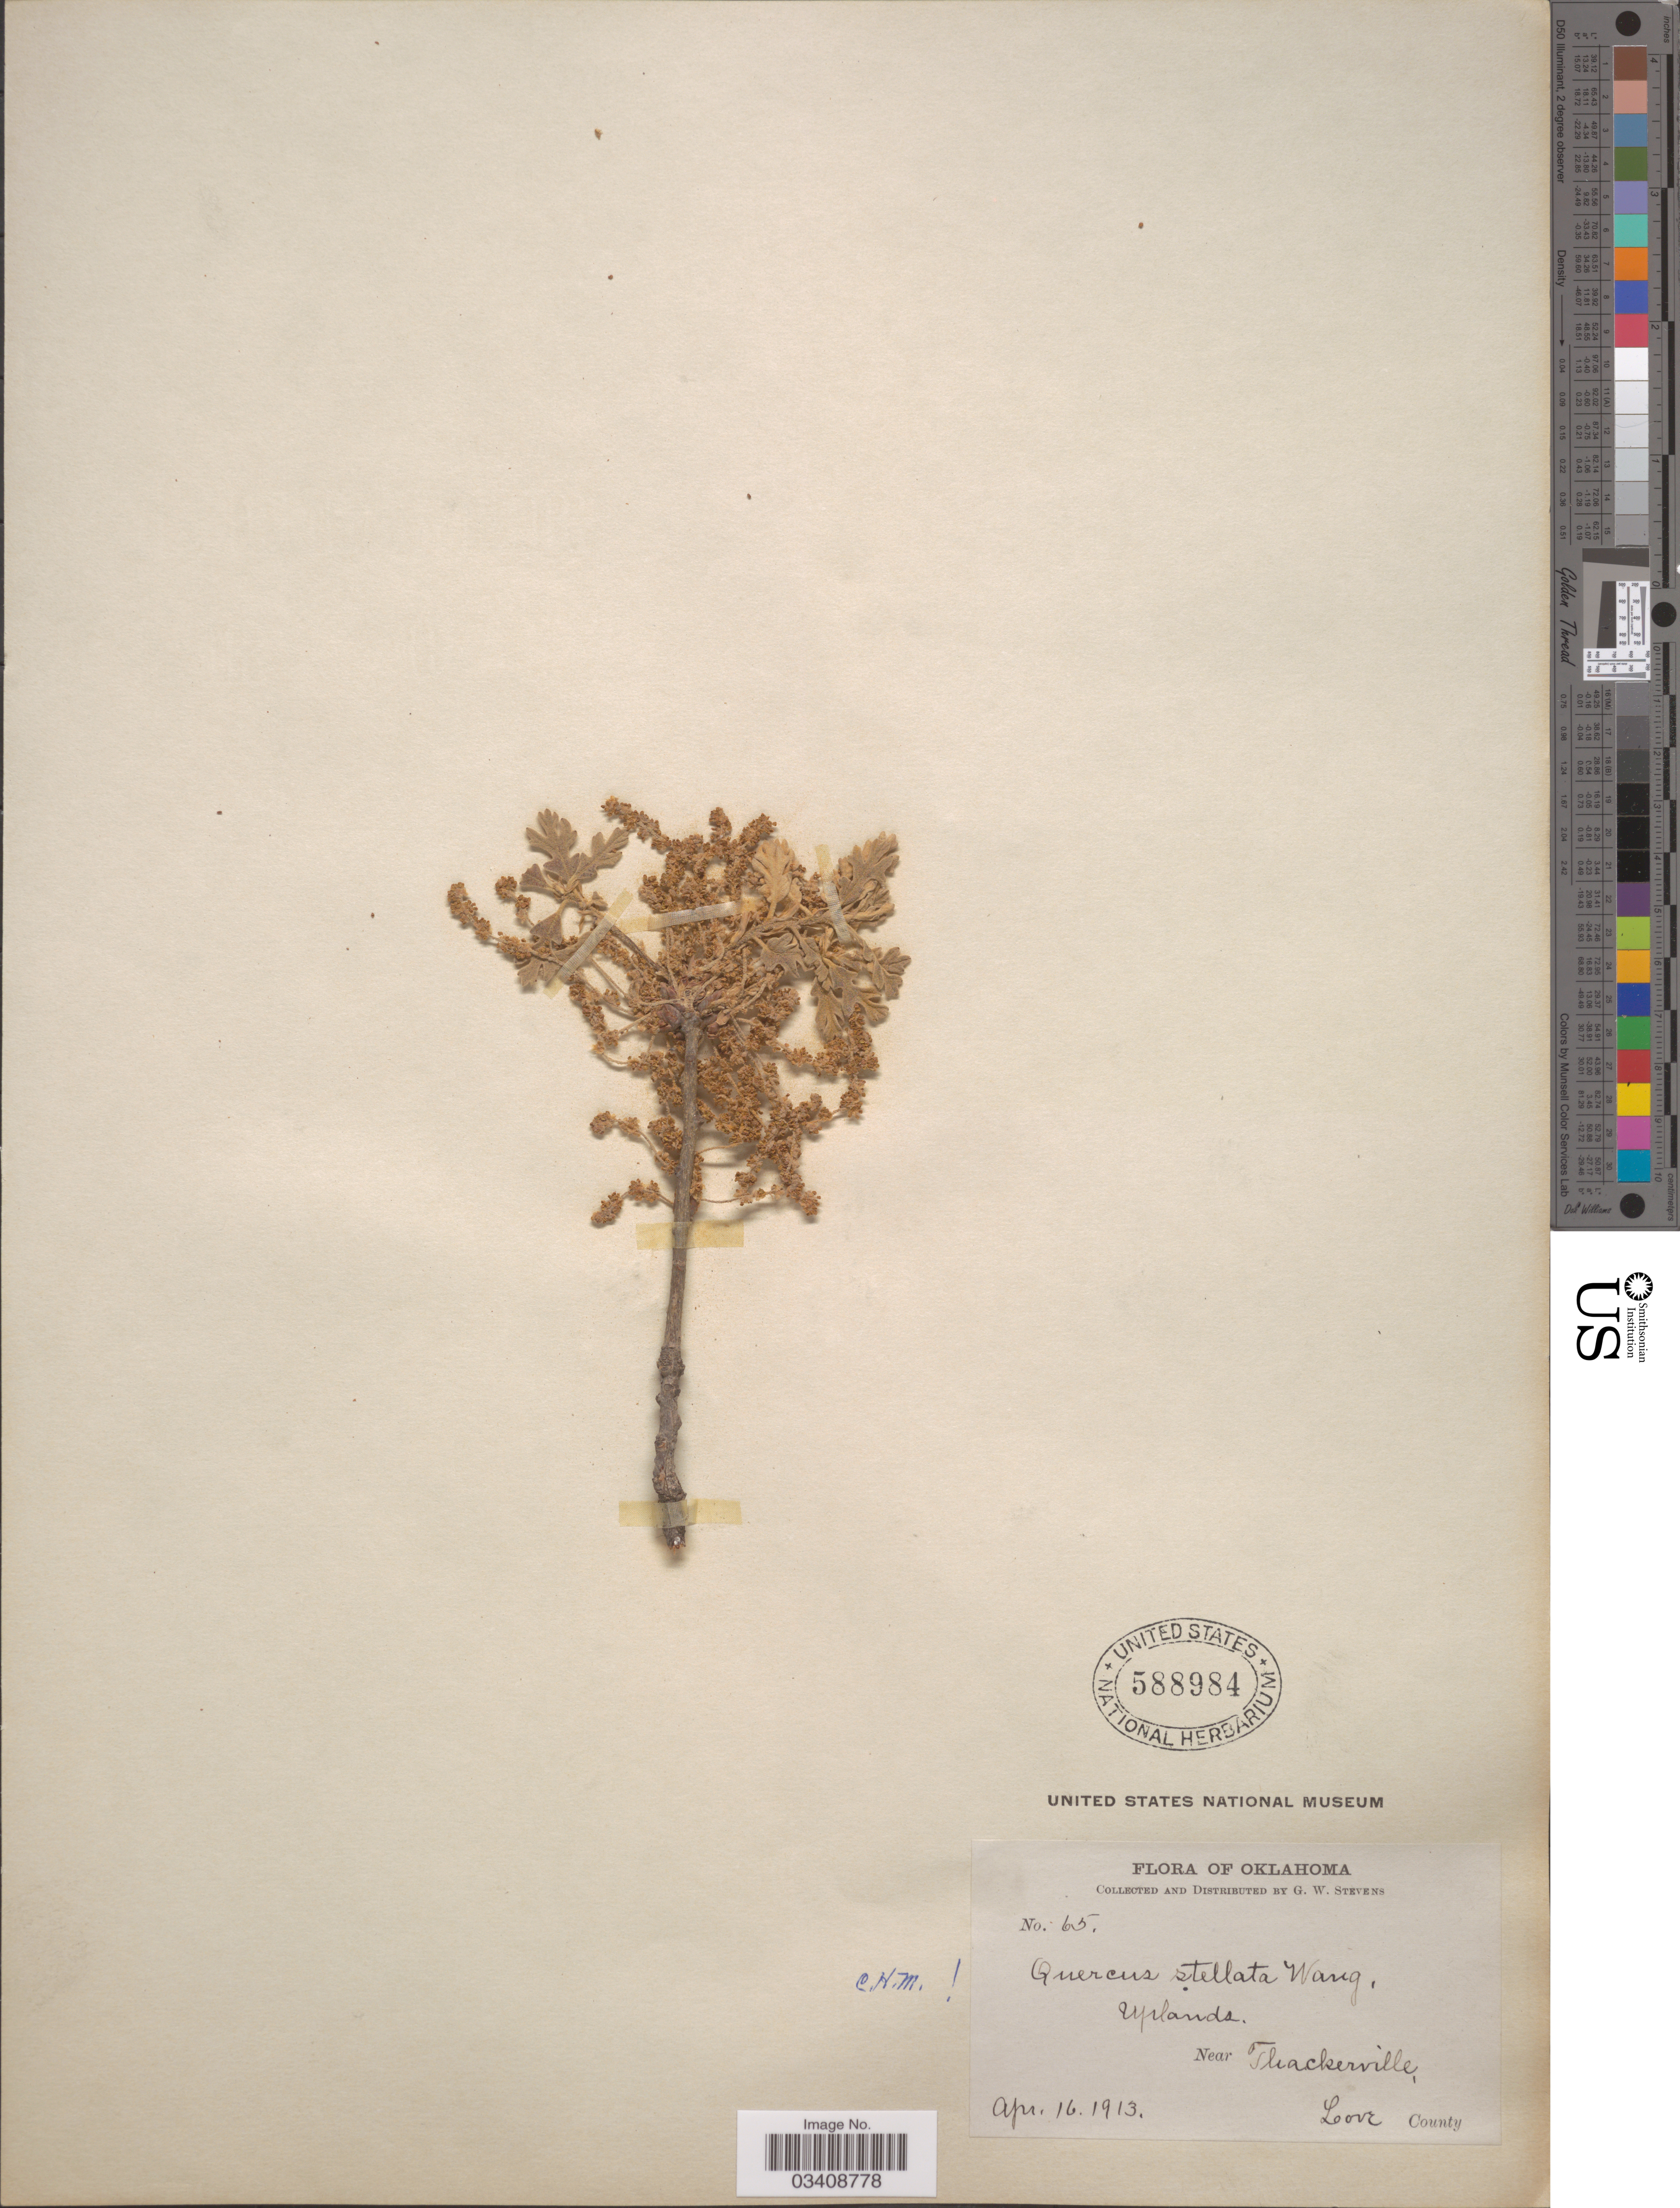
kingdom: Plantae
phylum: Tracheophyta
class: Magnoliopsida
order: Fagales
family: Fagaceae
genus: Quercus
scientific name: Quercus stellata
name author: Wangenh.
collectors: G. W. Stevens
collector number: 65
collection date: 1913-04-16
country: United States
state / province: Oklahoma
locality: Near Thackerville. Love County.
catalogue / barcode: US 588984